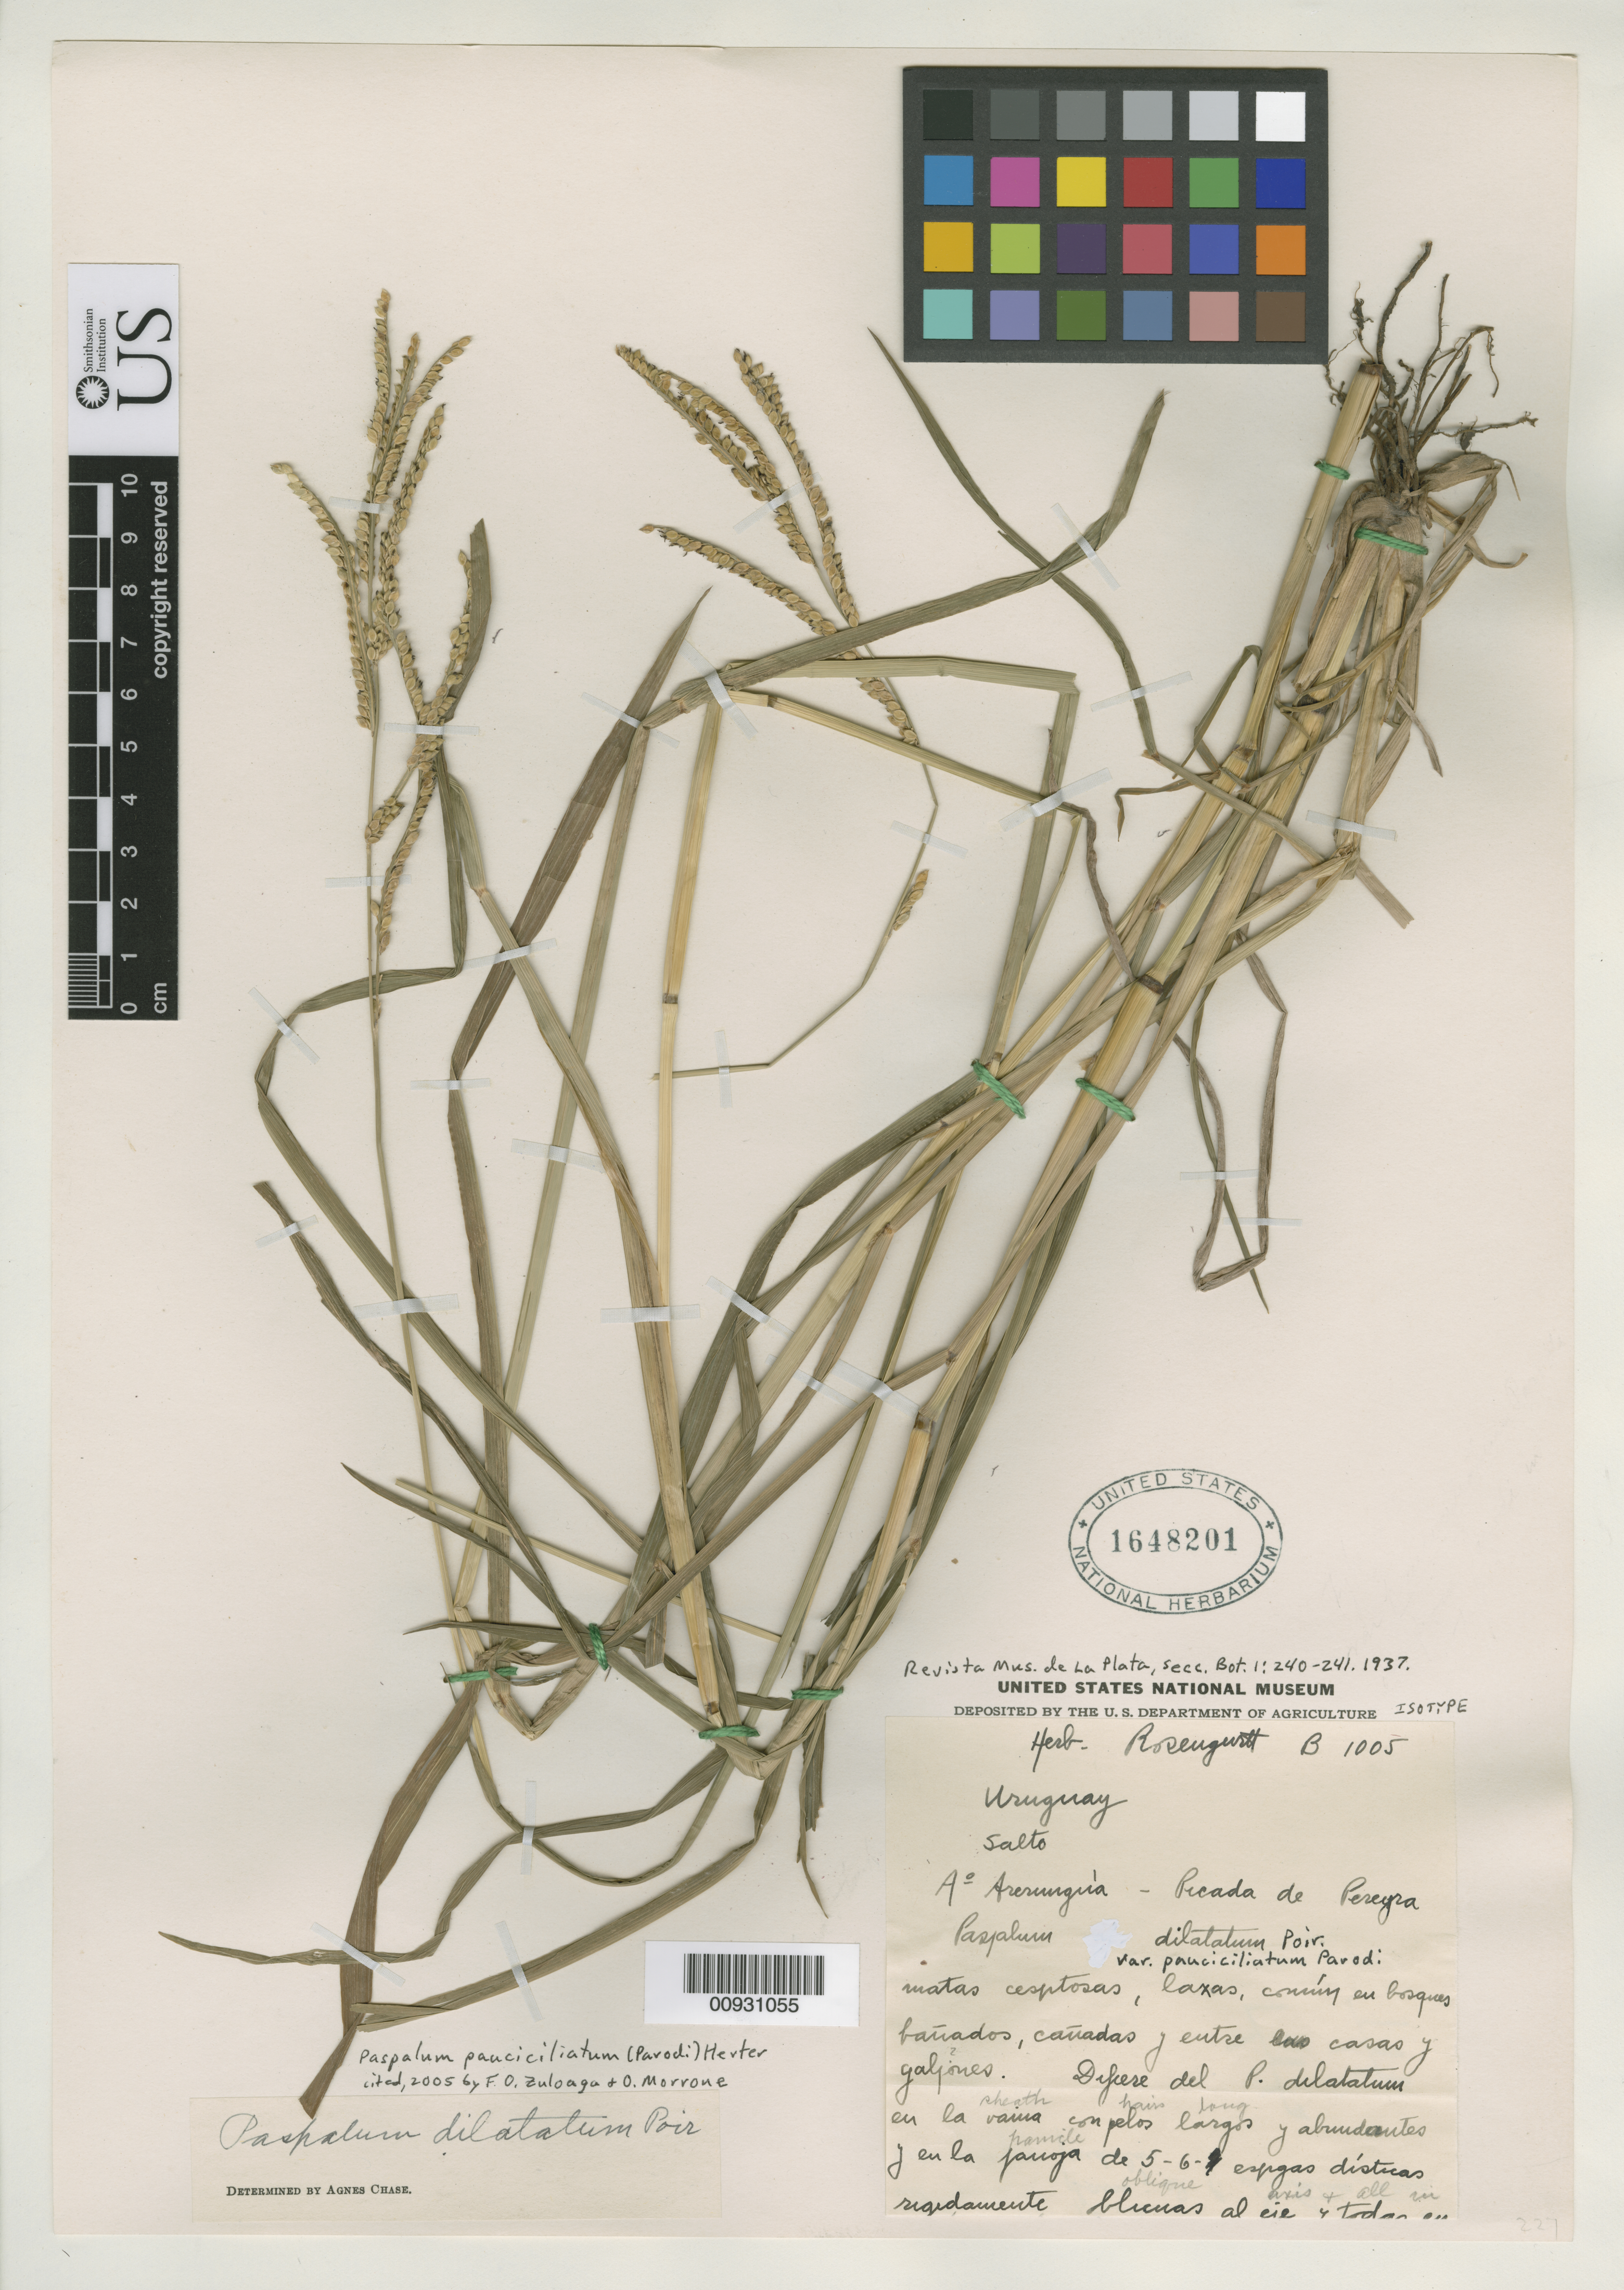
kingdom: Plantae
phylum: Tracheophyta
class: Liliopsida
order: Poales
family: Poaceae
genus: Paspalum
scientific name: Paspalum dilatatum var. pauciciliatum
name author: Parodi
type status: Isotype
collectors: B. Rosengurtt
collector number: B 1005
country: Uruguay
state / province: Salto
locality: Near Arerungua, Picada de Pereyra.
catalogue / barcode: US 1648201